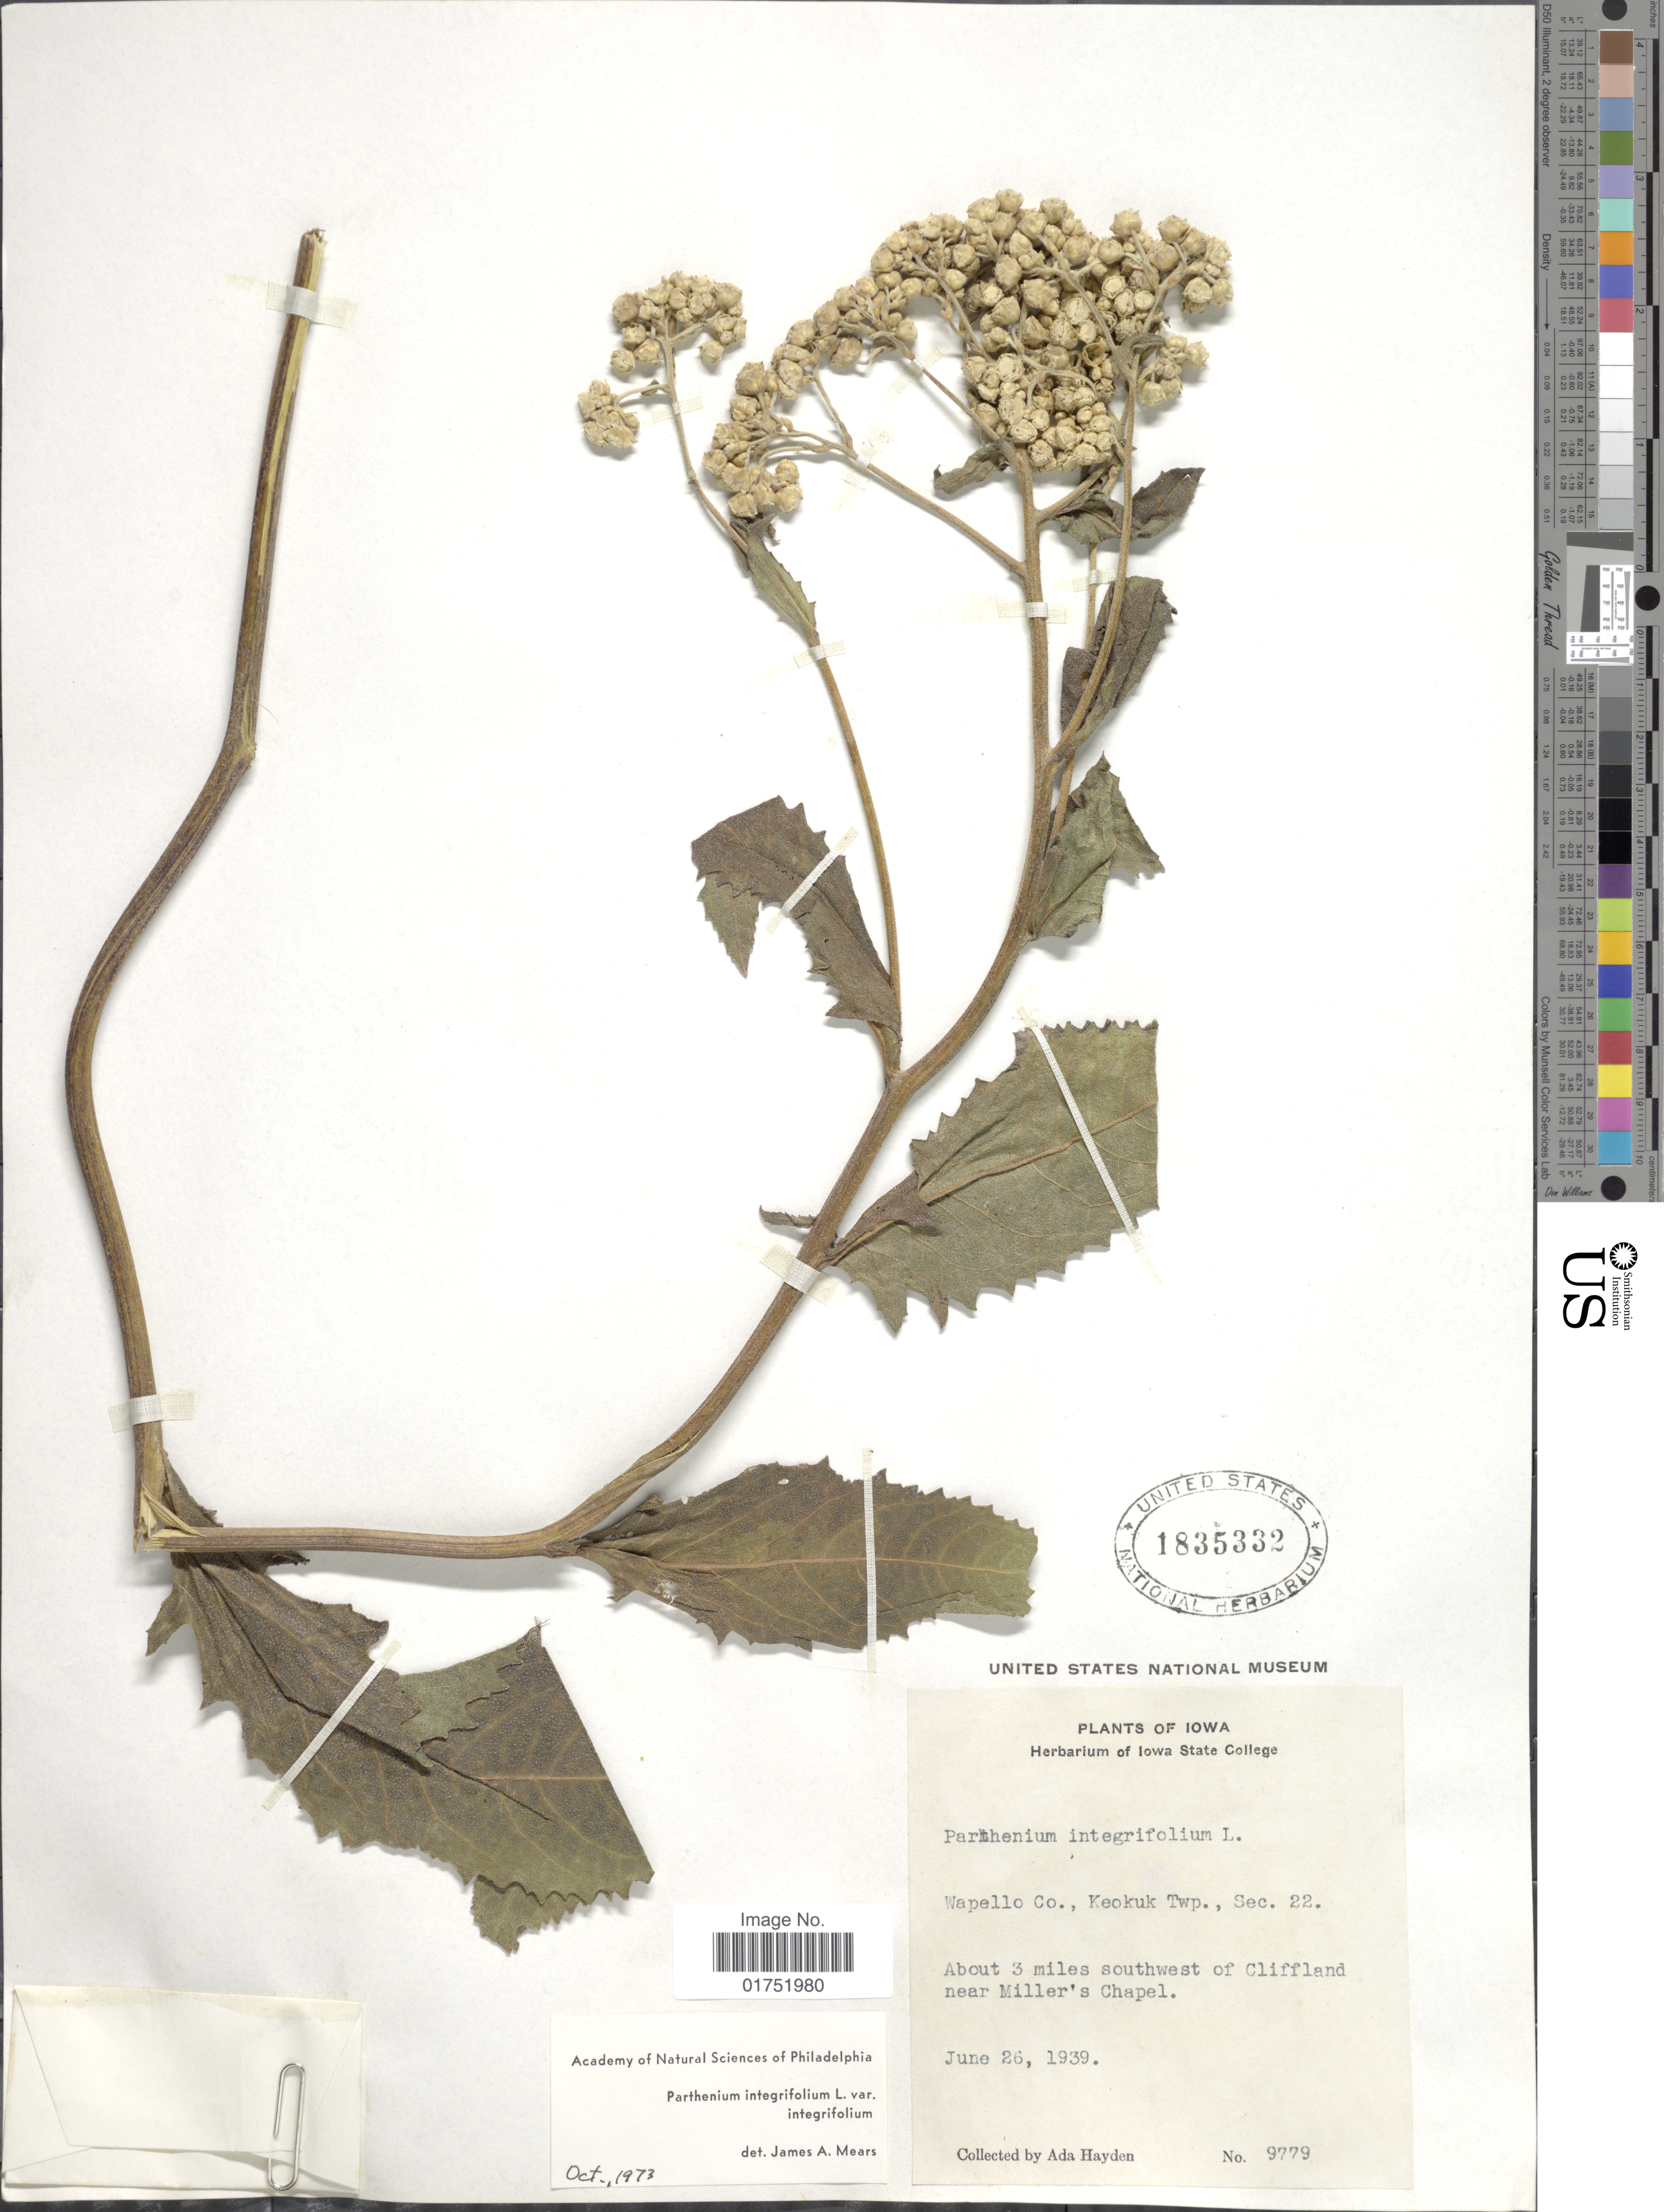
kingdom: Plantae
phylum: Tracheophyta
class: Magnoliopsida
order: Asterales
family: Asteraceae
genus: Parthenium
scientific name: Parthenium integrifolium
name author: L.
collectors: Ada Hayden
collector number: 9779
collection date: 1939-06-26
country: United States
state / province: Iowa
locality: Wapello Co., Keokuk Twp., Sec. 22, about 3 miles southwest of Cliffland near Miller's Chapel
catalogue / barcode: US 1835332